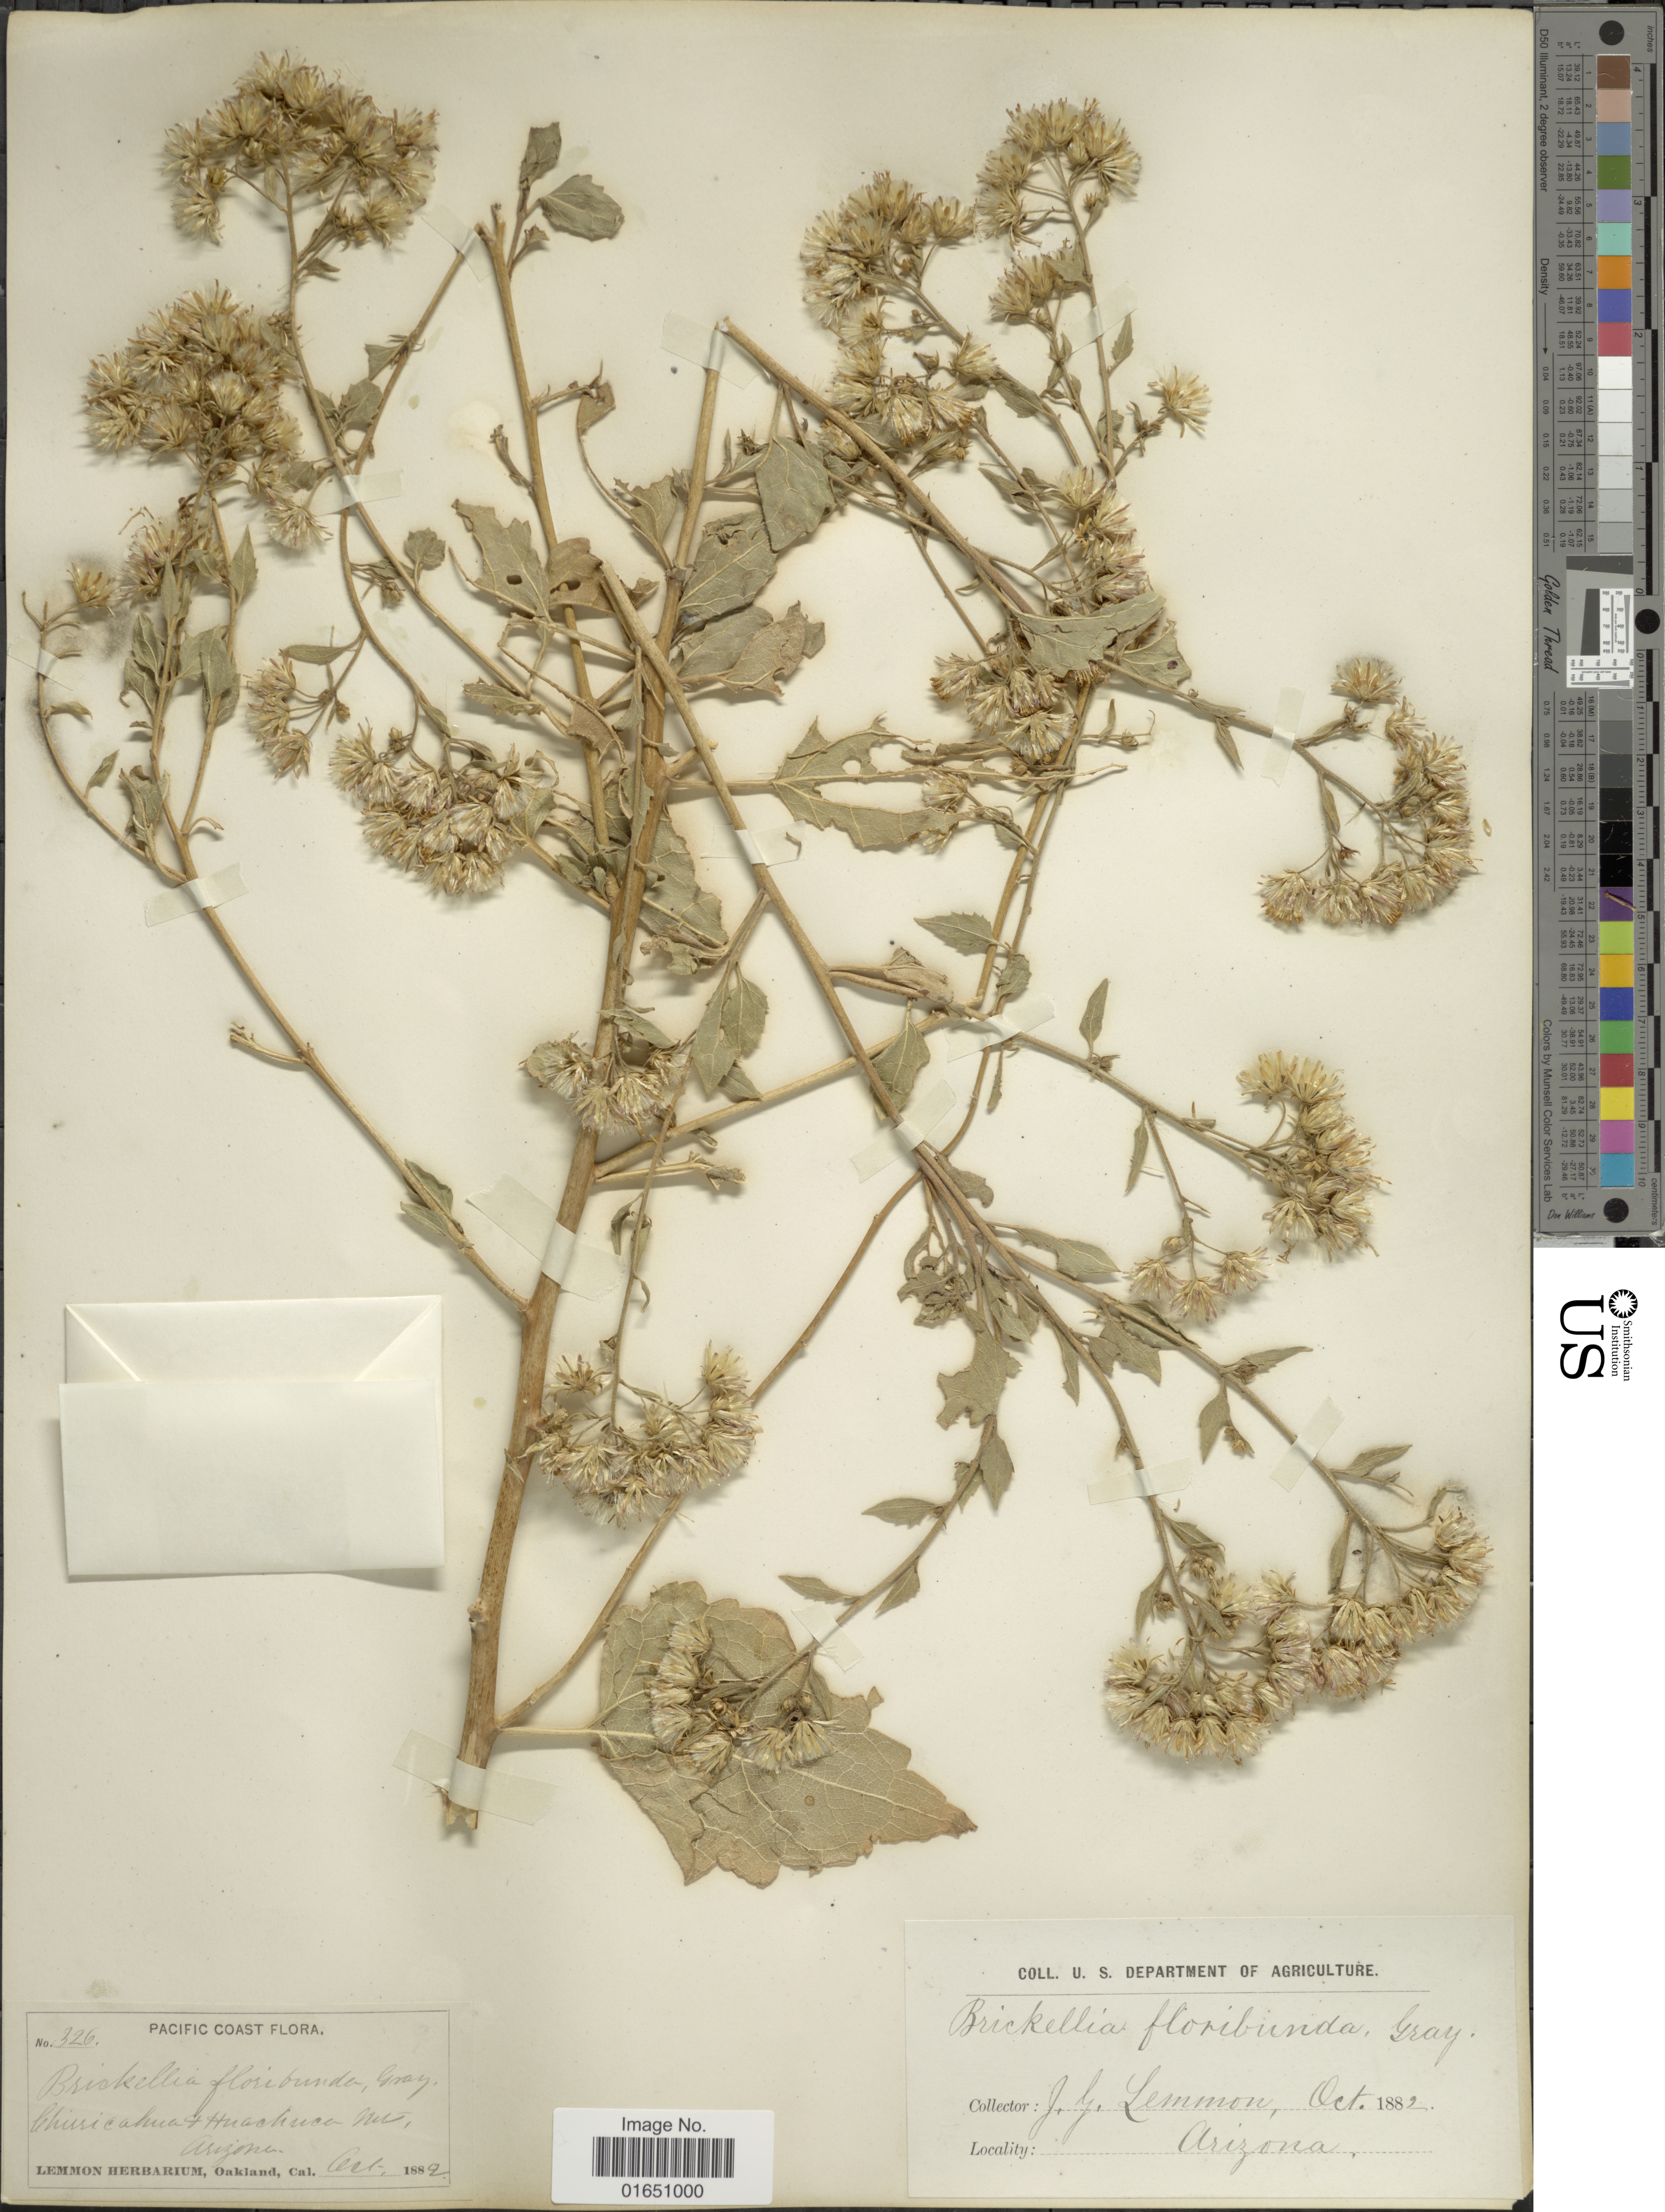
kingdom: Plantae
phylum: Tracheophyta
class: Magnoliopsida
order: Asterales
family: Asteraceae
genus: Brickellia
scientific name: Brickellia floribunda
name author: A. Gray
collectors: J. Lemmon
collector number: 326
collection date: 1882-10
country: United States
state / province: Arizona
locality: Oakland, Cal.